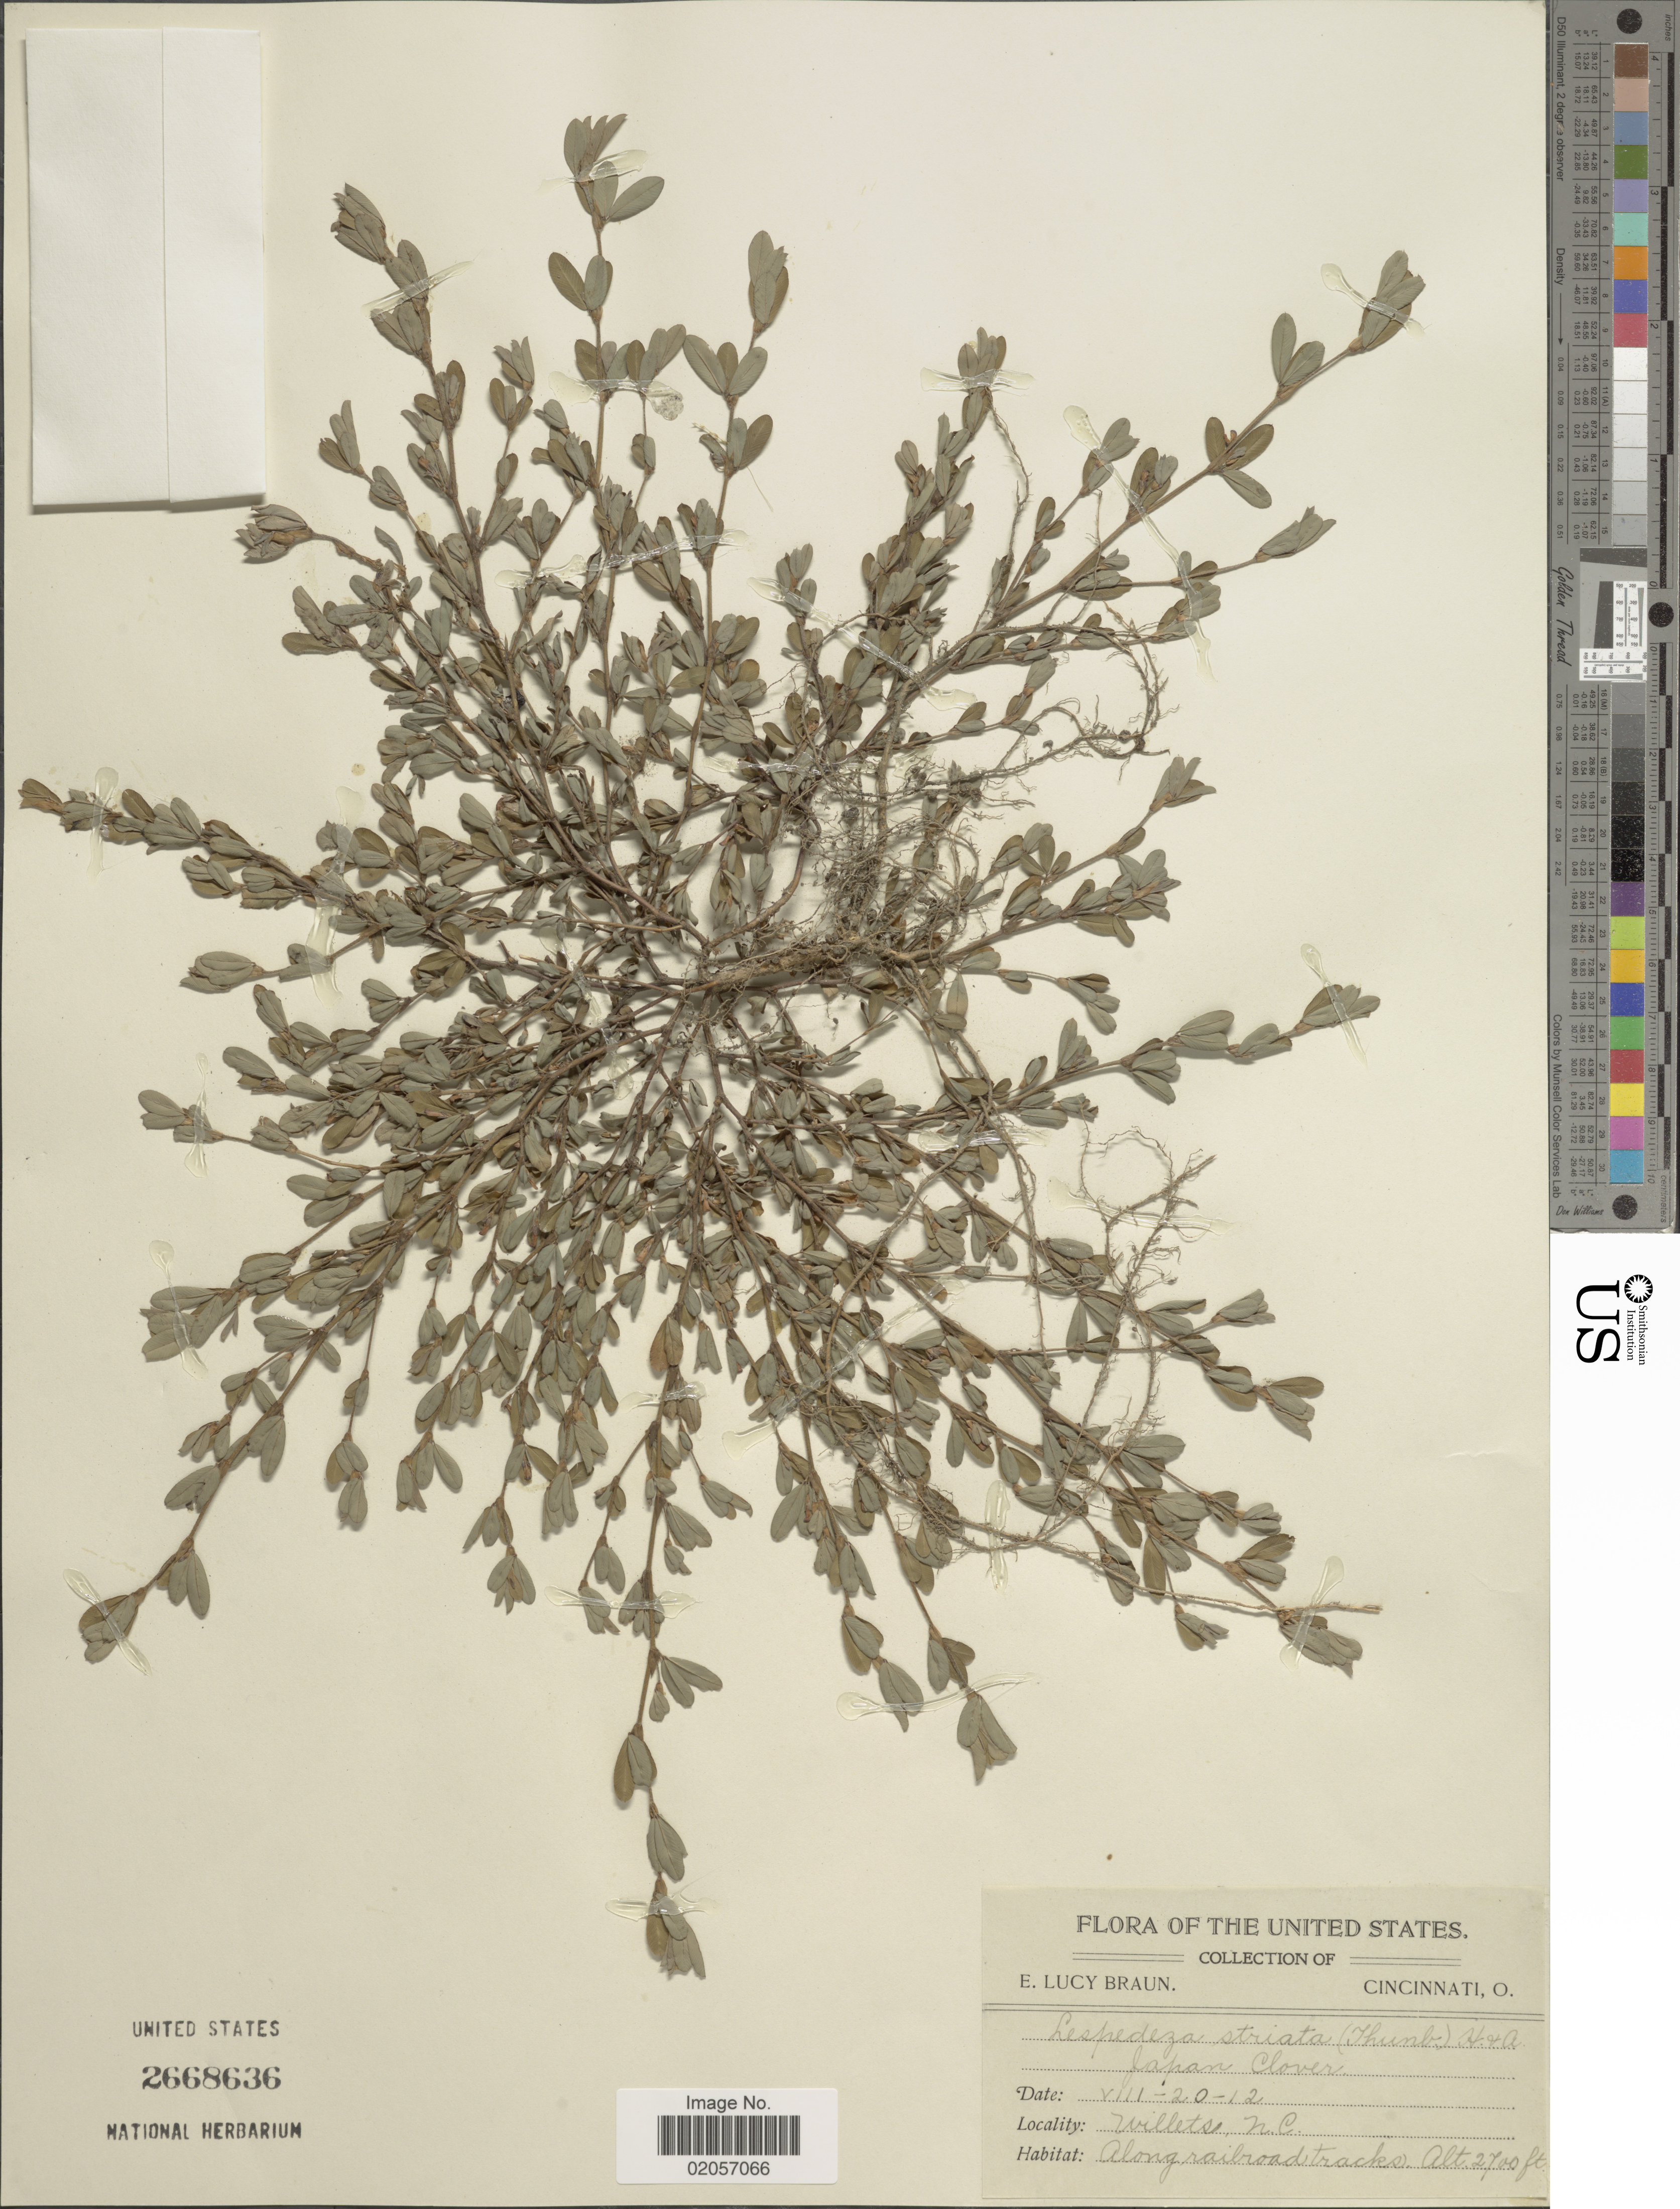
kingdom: Plantae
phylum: Tracheophyta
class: Magnoliopsida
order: Fabales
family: Fabaceae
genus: Kummerowia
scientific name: Kummerowia striata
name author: (Thunb.) Schindl.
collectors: E. L. Braun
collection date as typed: Transcribed d/m/y: 20/8/12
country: United States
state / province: North Carolina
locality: Willets.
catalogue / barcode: US 2668636